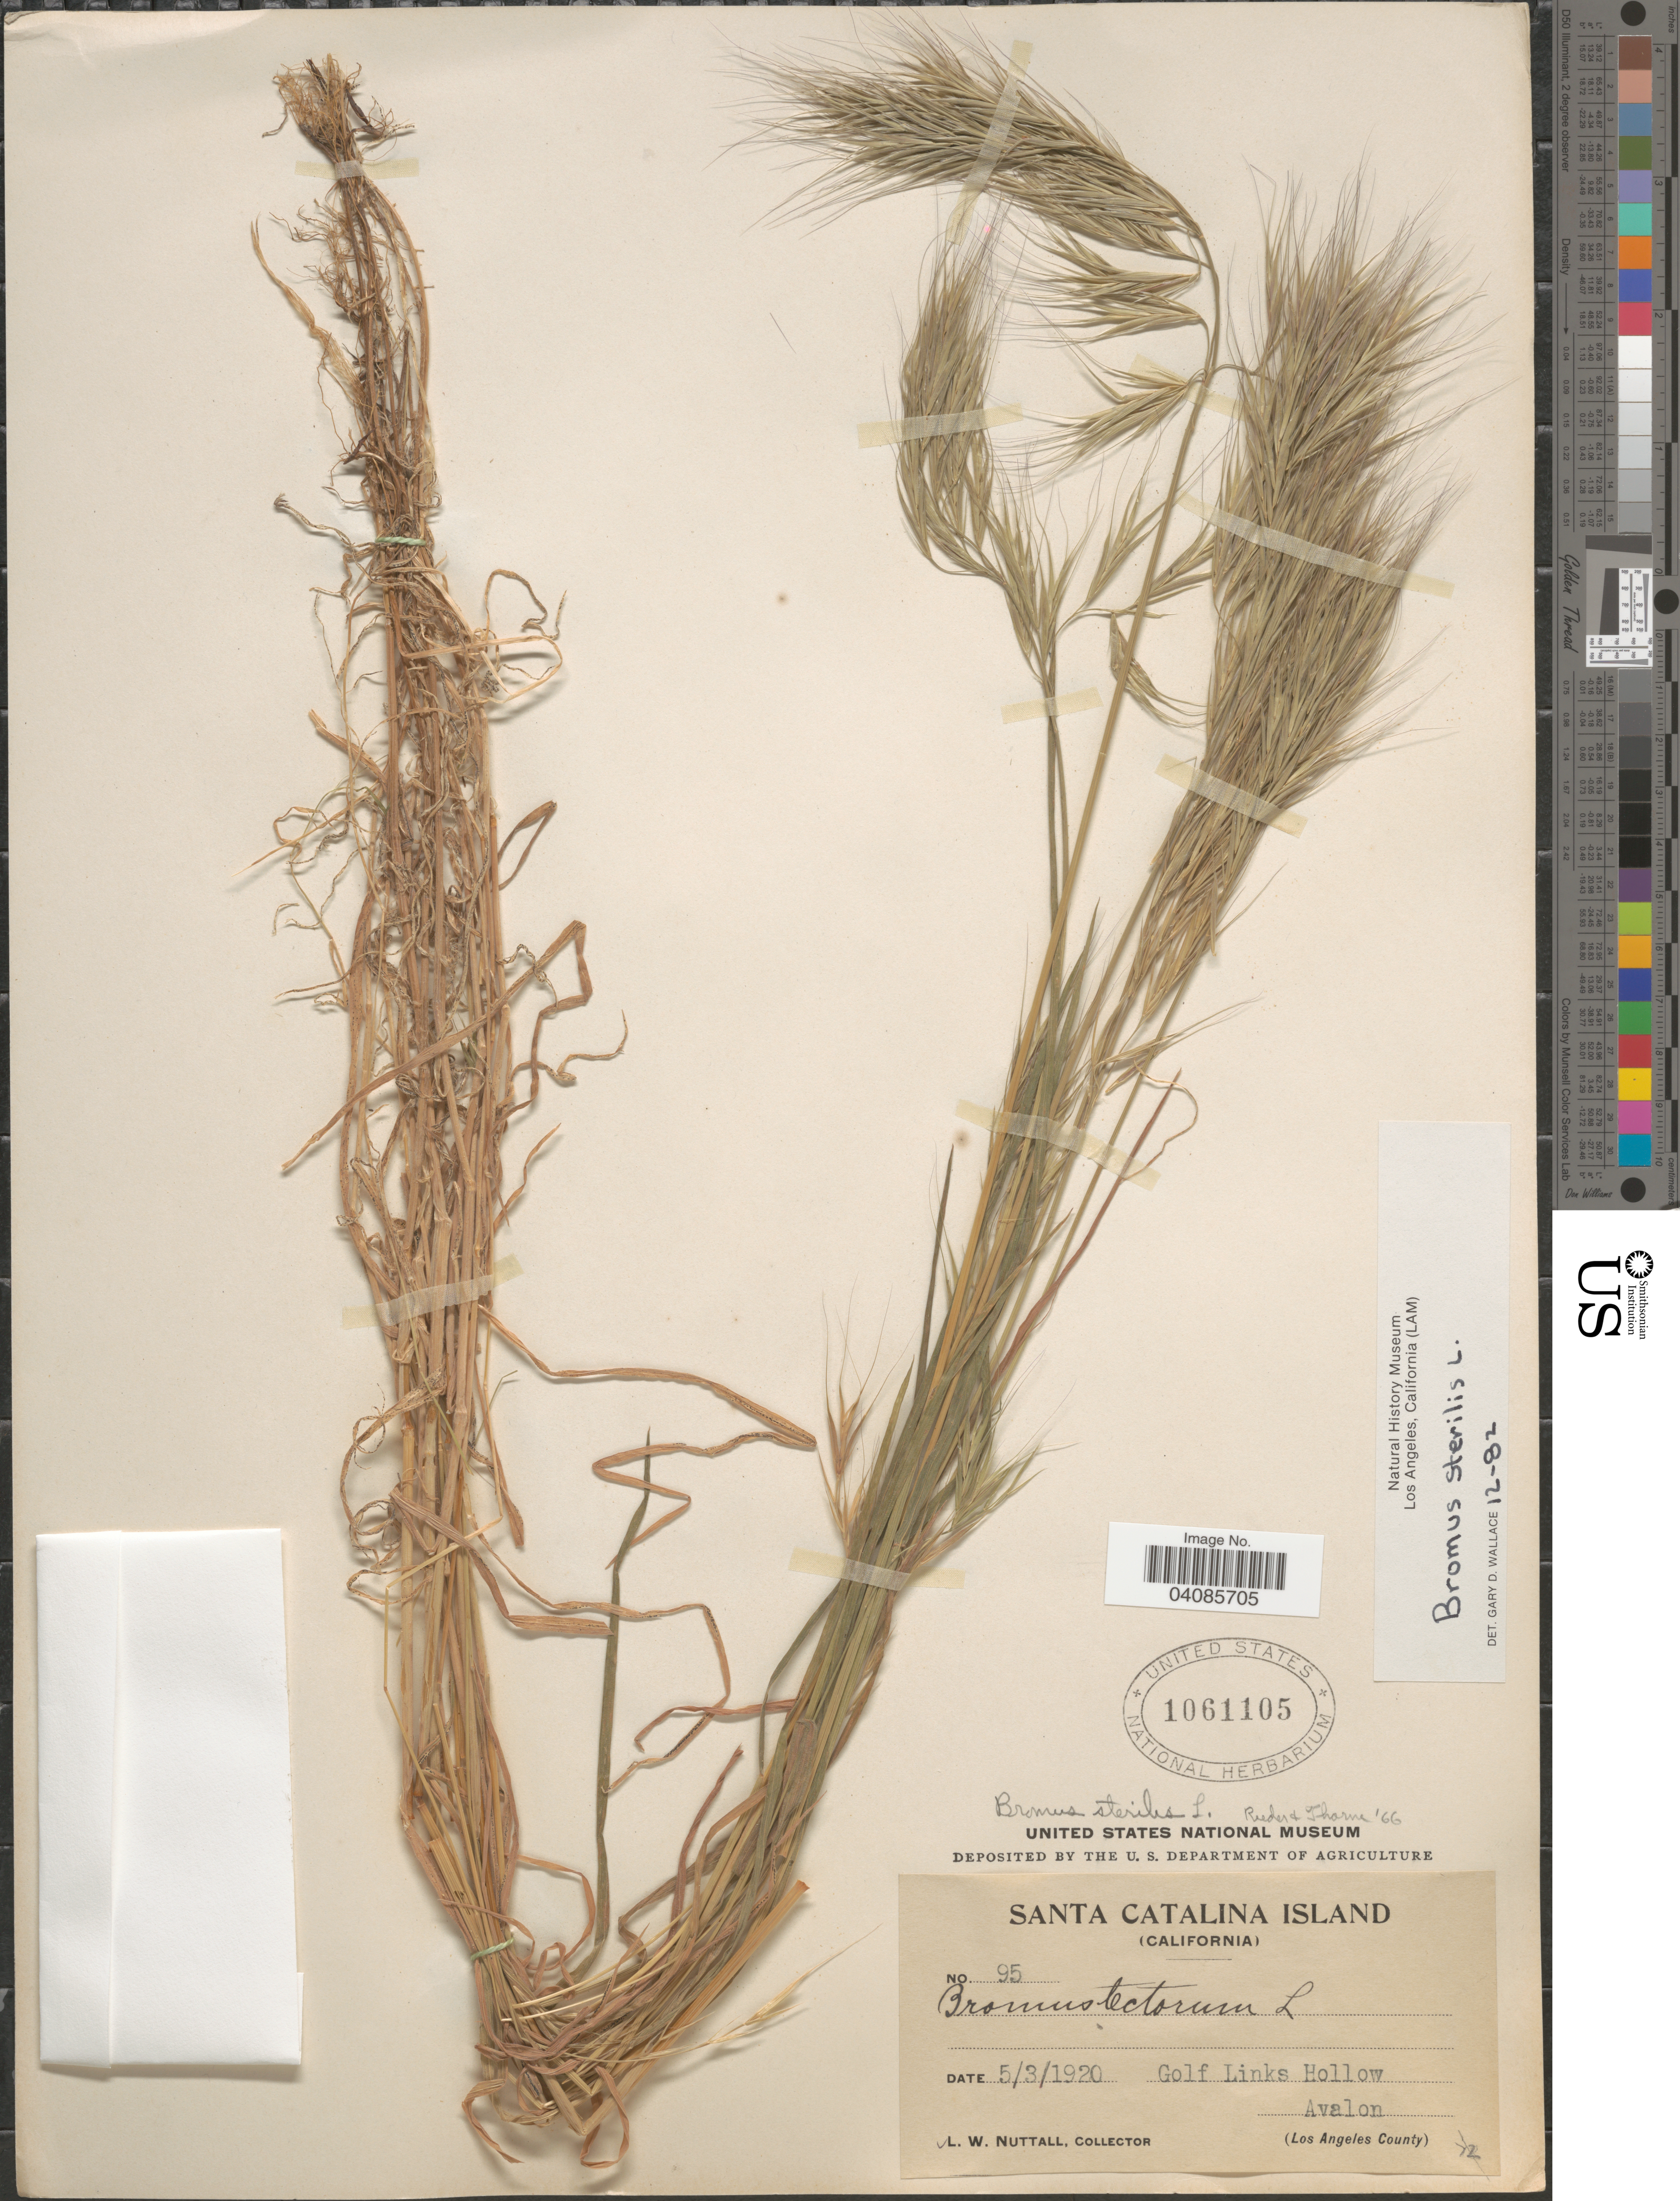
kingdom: Plantae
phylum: Tracheophyta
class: Liliopsida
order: Poales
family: Poaceae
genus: Bromus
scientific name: Bromus sterilis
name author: L.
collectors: L. W. Nuttall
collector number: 95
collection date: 1920-05-03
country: United States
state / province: California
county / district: Los Angeles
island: Santa Catalina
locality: Santa Catalina Island. Golf Links Hollow. Avalon. (Los Angeles County).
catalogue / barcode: US 1061105